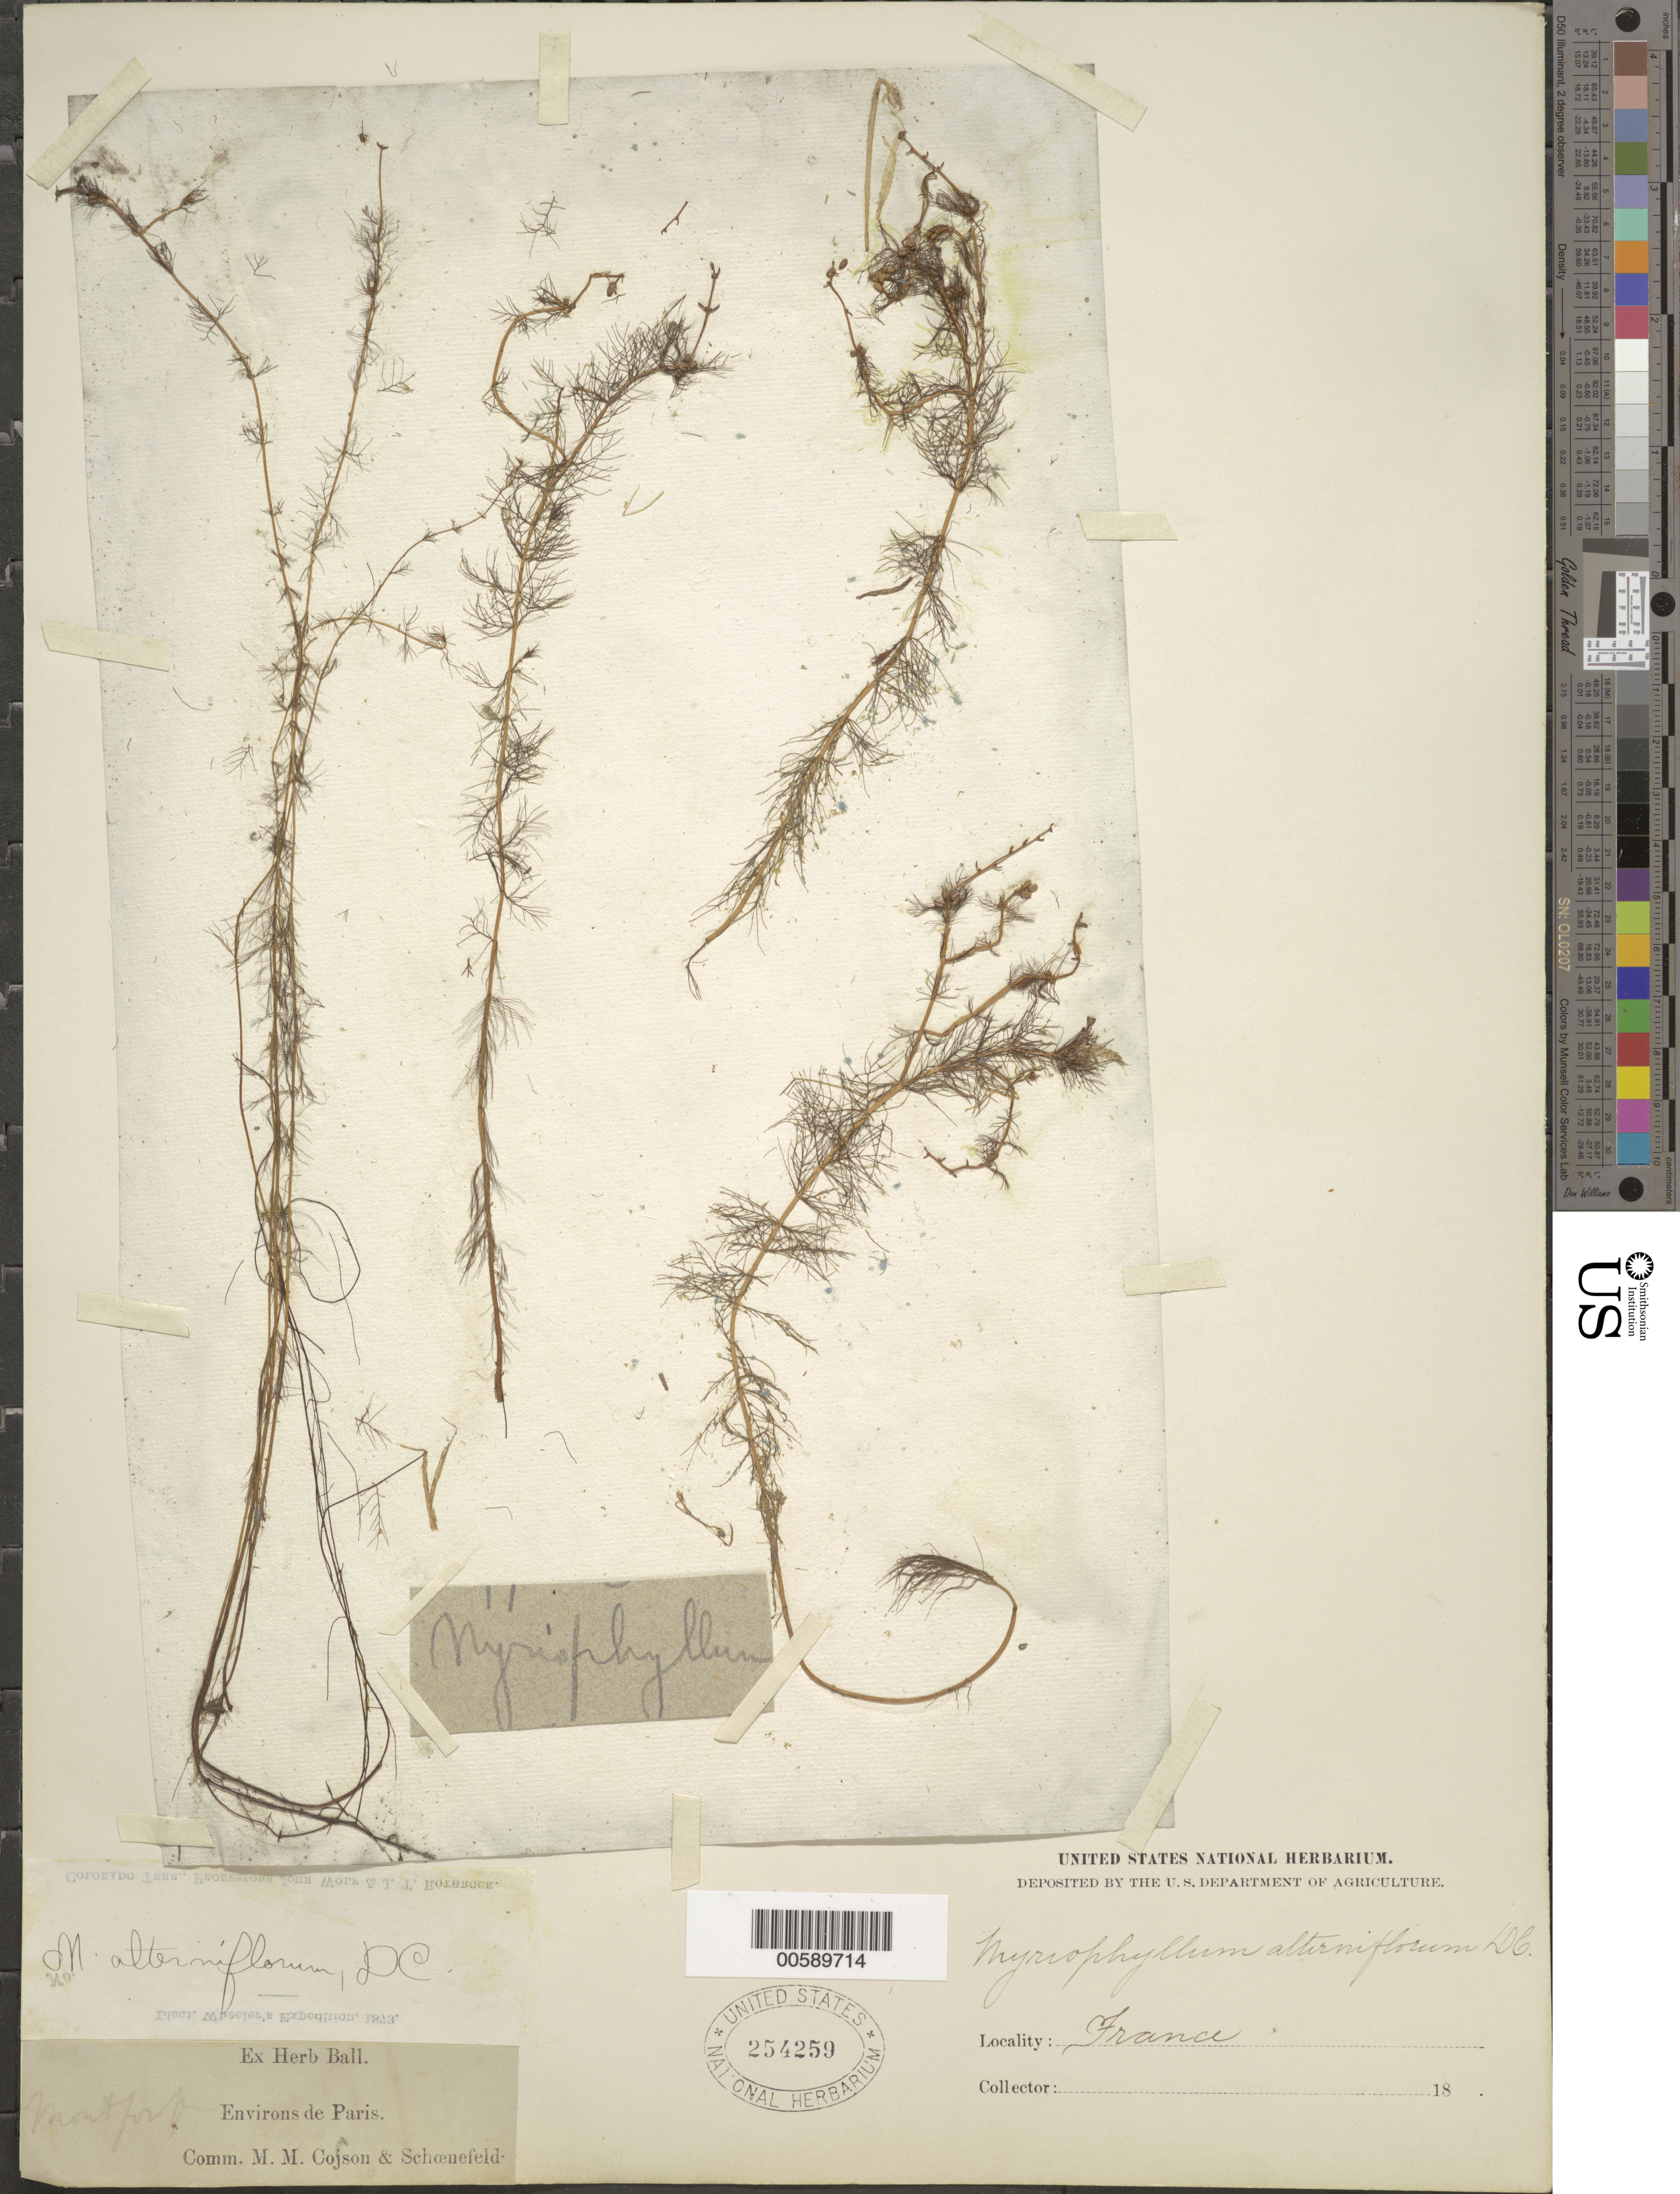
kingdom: Plantae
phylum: Tracheophyta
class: Magnoliopsida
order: Saxifragales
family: Haloragaceae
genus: Myriophyllum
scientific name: Myriophyllum alterniflorum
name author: DC.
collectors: M. Cofson & -. Schoenefeld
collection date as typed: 18--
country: France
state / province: Île-de-France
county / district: Paris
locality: Paris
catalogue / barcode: US 254259